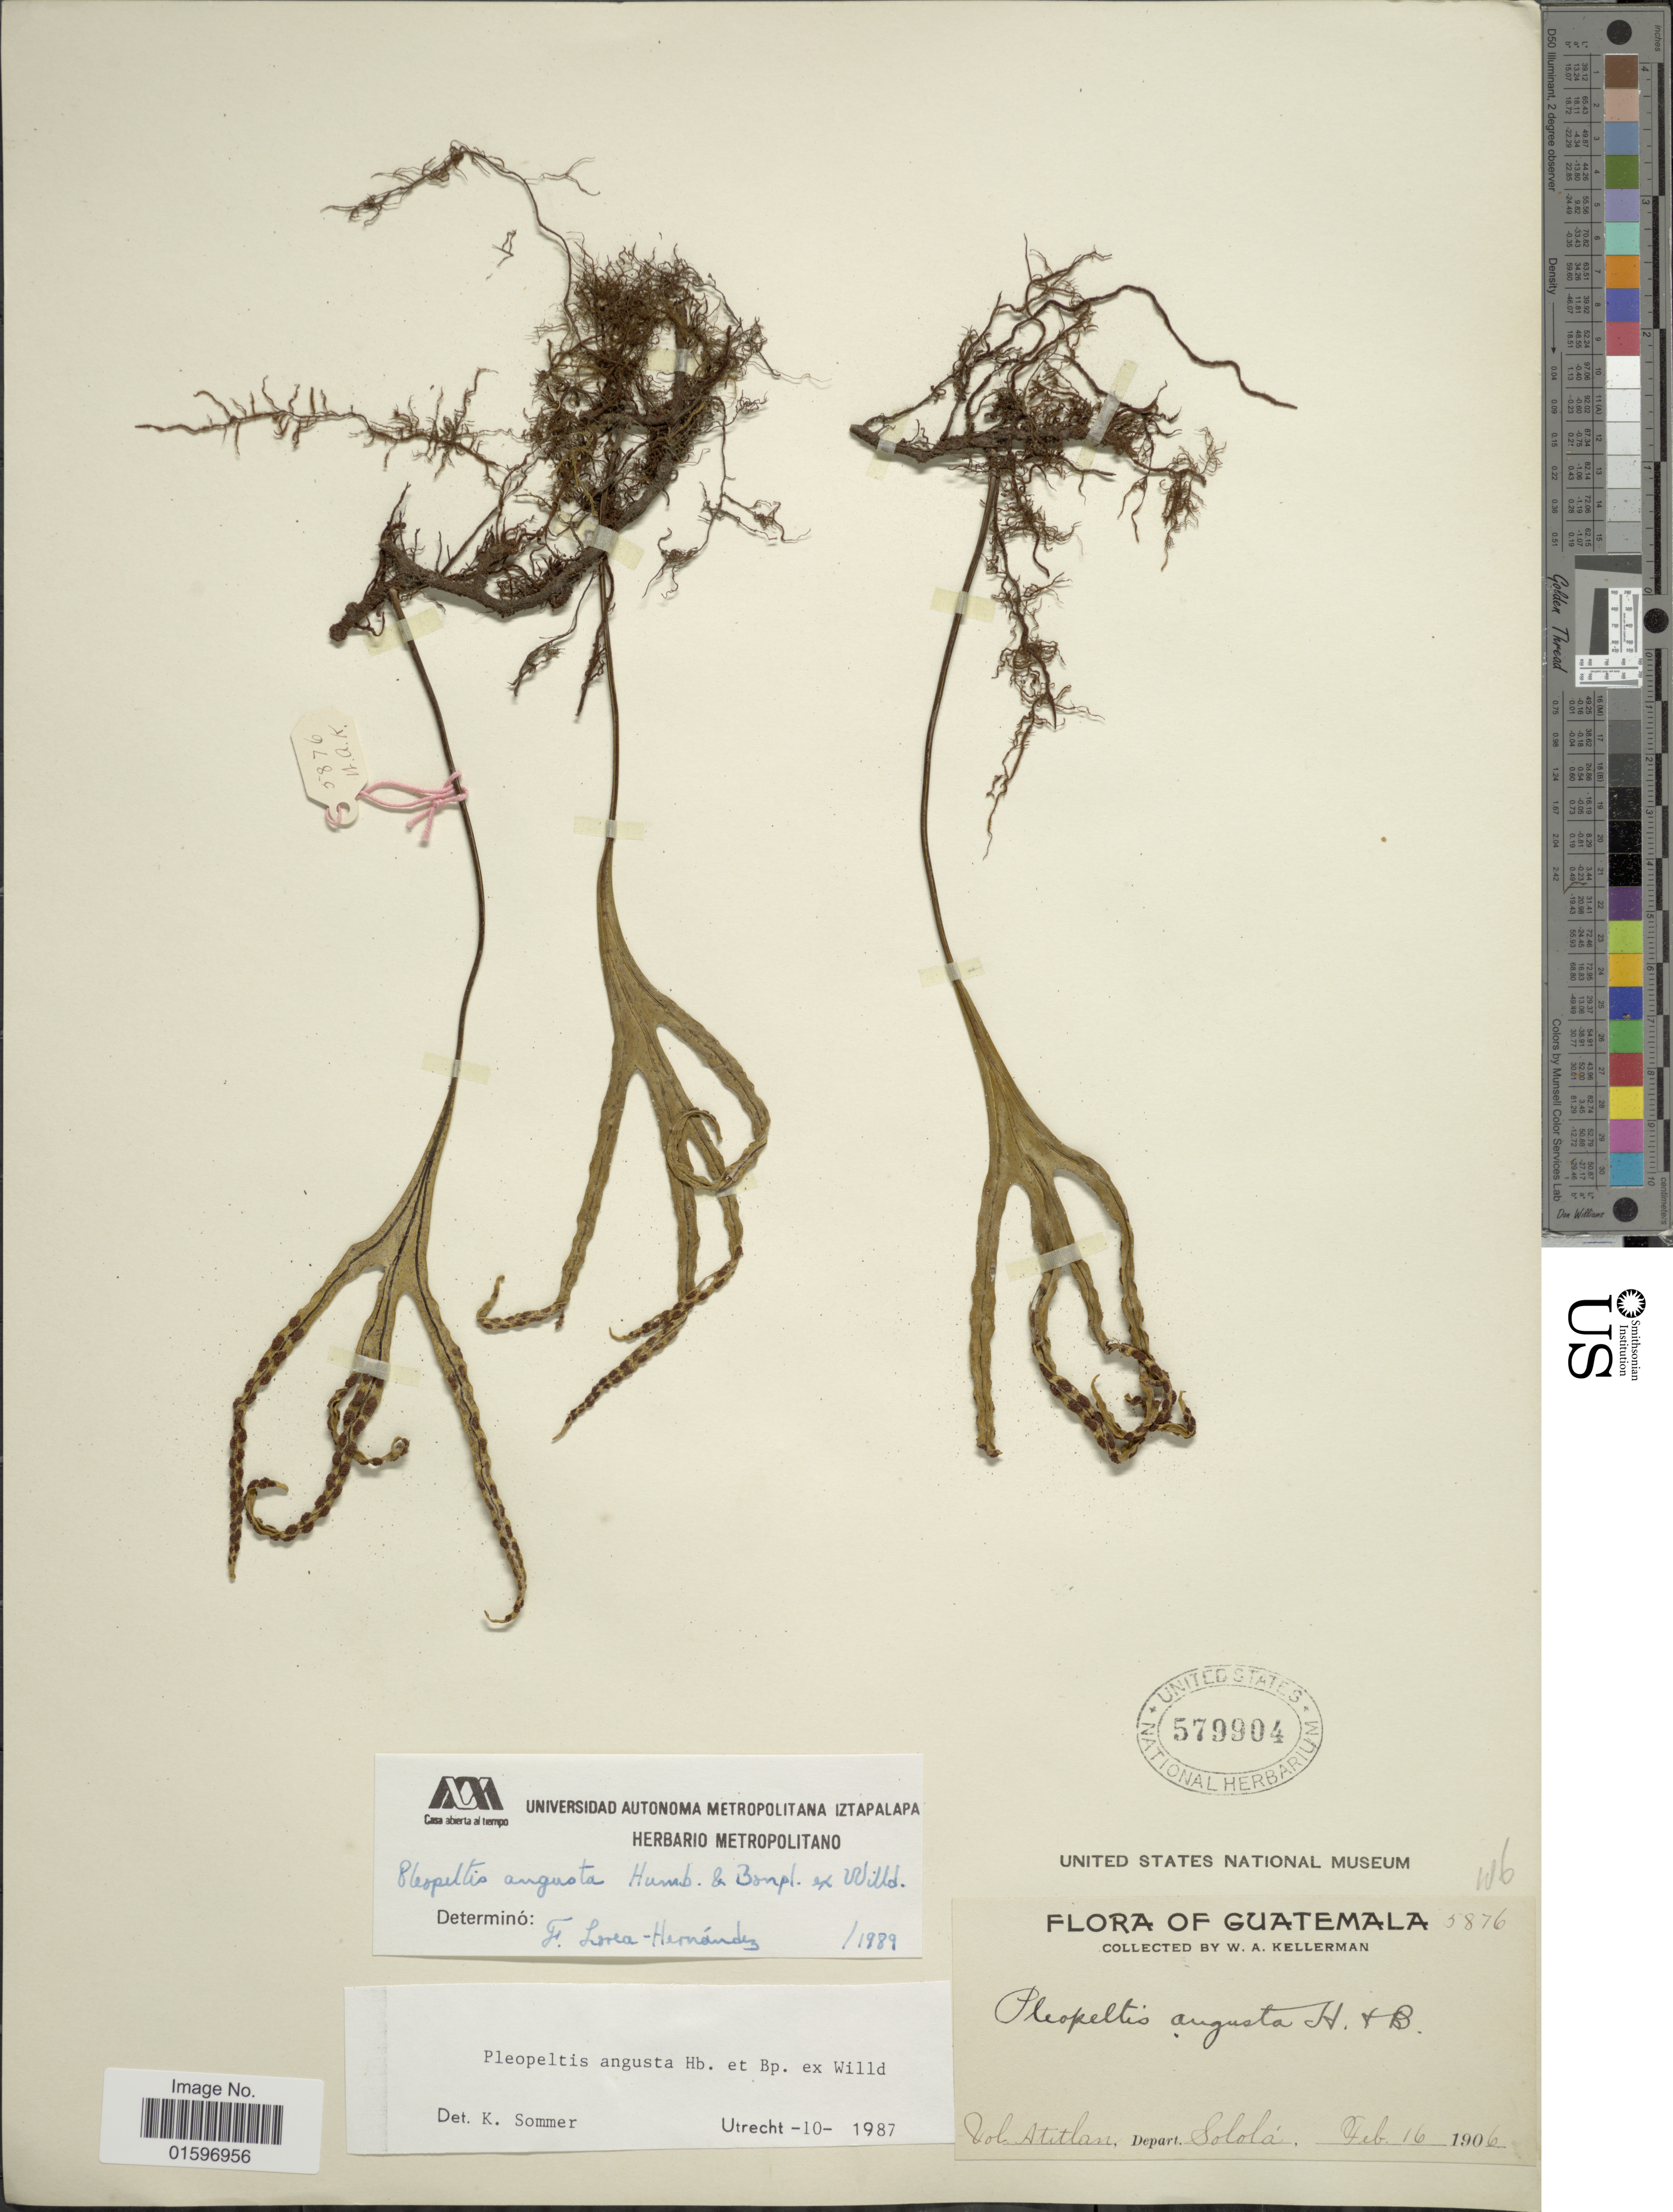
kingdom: Plantae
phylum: Tracheophyta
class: Polypodiopsida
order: Polypodiales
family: Polypodiaceae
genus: Pleopeltis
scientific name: Pleopeltis angusta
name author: Humb. & Bonap. ex Willd.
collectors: W. Kellerman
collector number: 5876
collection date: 1906-02-16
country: Guatemala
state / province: Sololá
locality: Vol. Atitlan, Depart. Sololá.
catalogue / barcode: US 579904